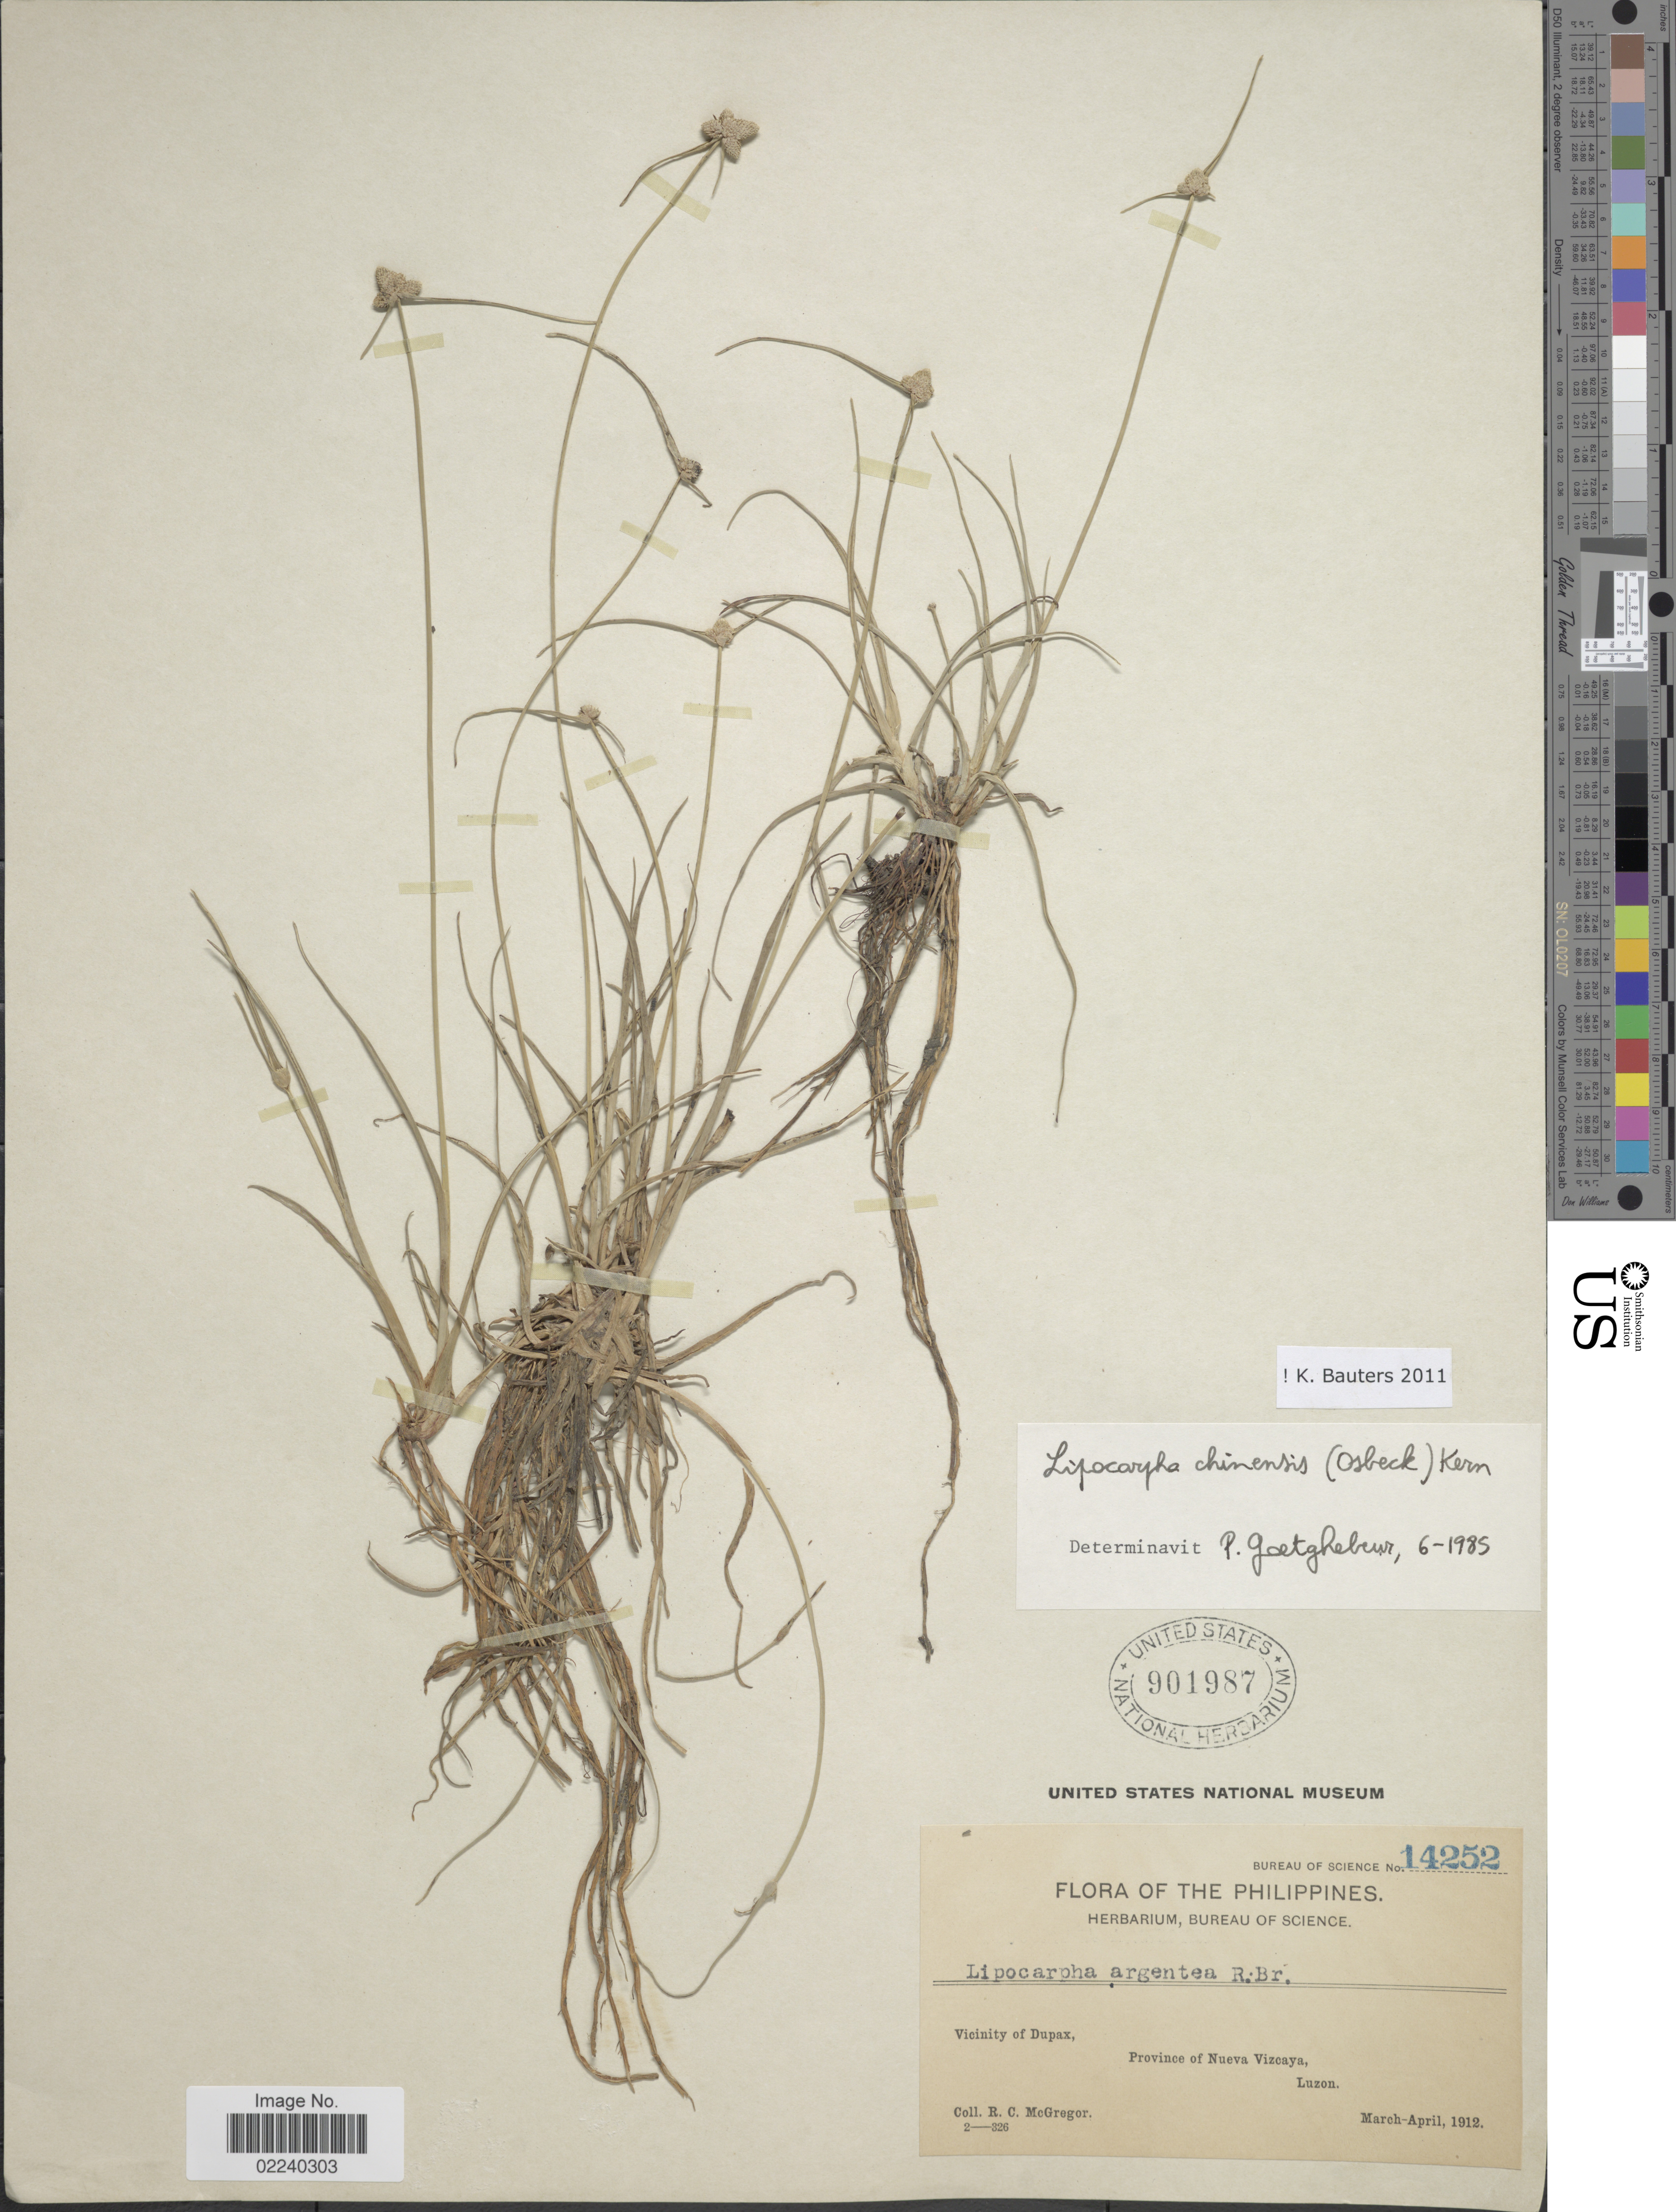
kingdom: Plantae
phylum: Tracheophyta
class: Liliopsida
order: Poales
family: Cyperaceae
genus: Cyperus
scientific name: Cyperus albescens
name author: (Steud.) Larridon & Govaerts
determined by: Strong, M. T., (US), Smithsonian Institution - National Museum of Natural History (UNITED STATES)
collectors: R. C. McGregor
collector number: Bureau Of Science 14252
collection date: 1912-03/1912-04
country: Philippines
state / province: Cagayan Valley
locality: Vicinity of Dupax, Province of Nueva Vizcaya, Luzon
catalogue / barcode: US 901987